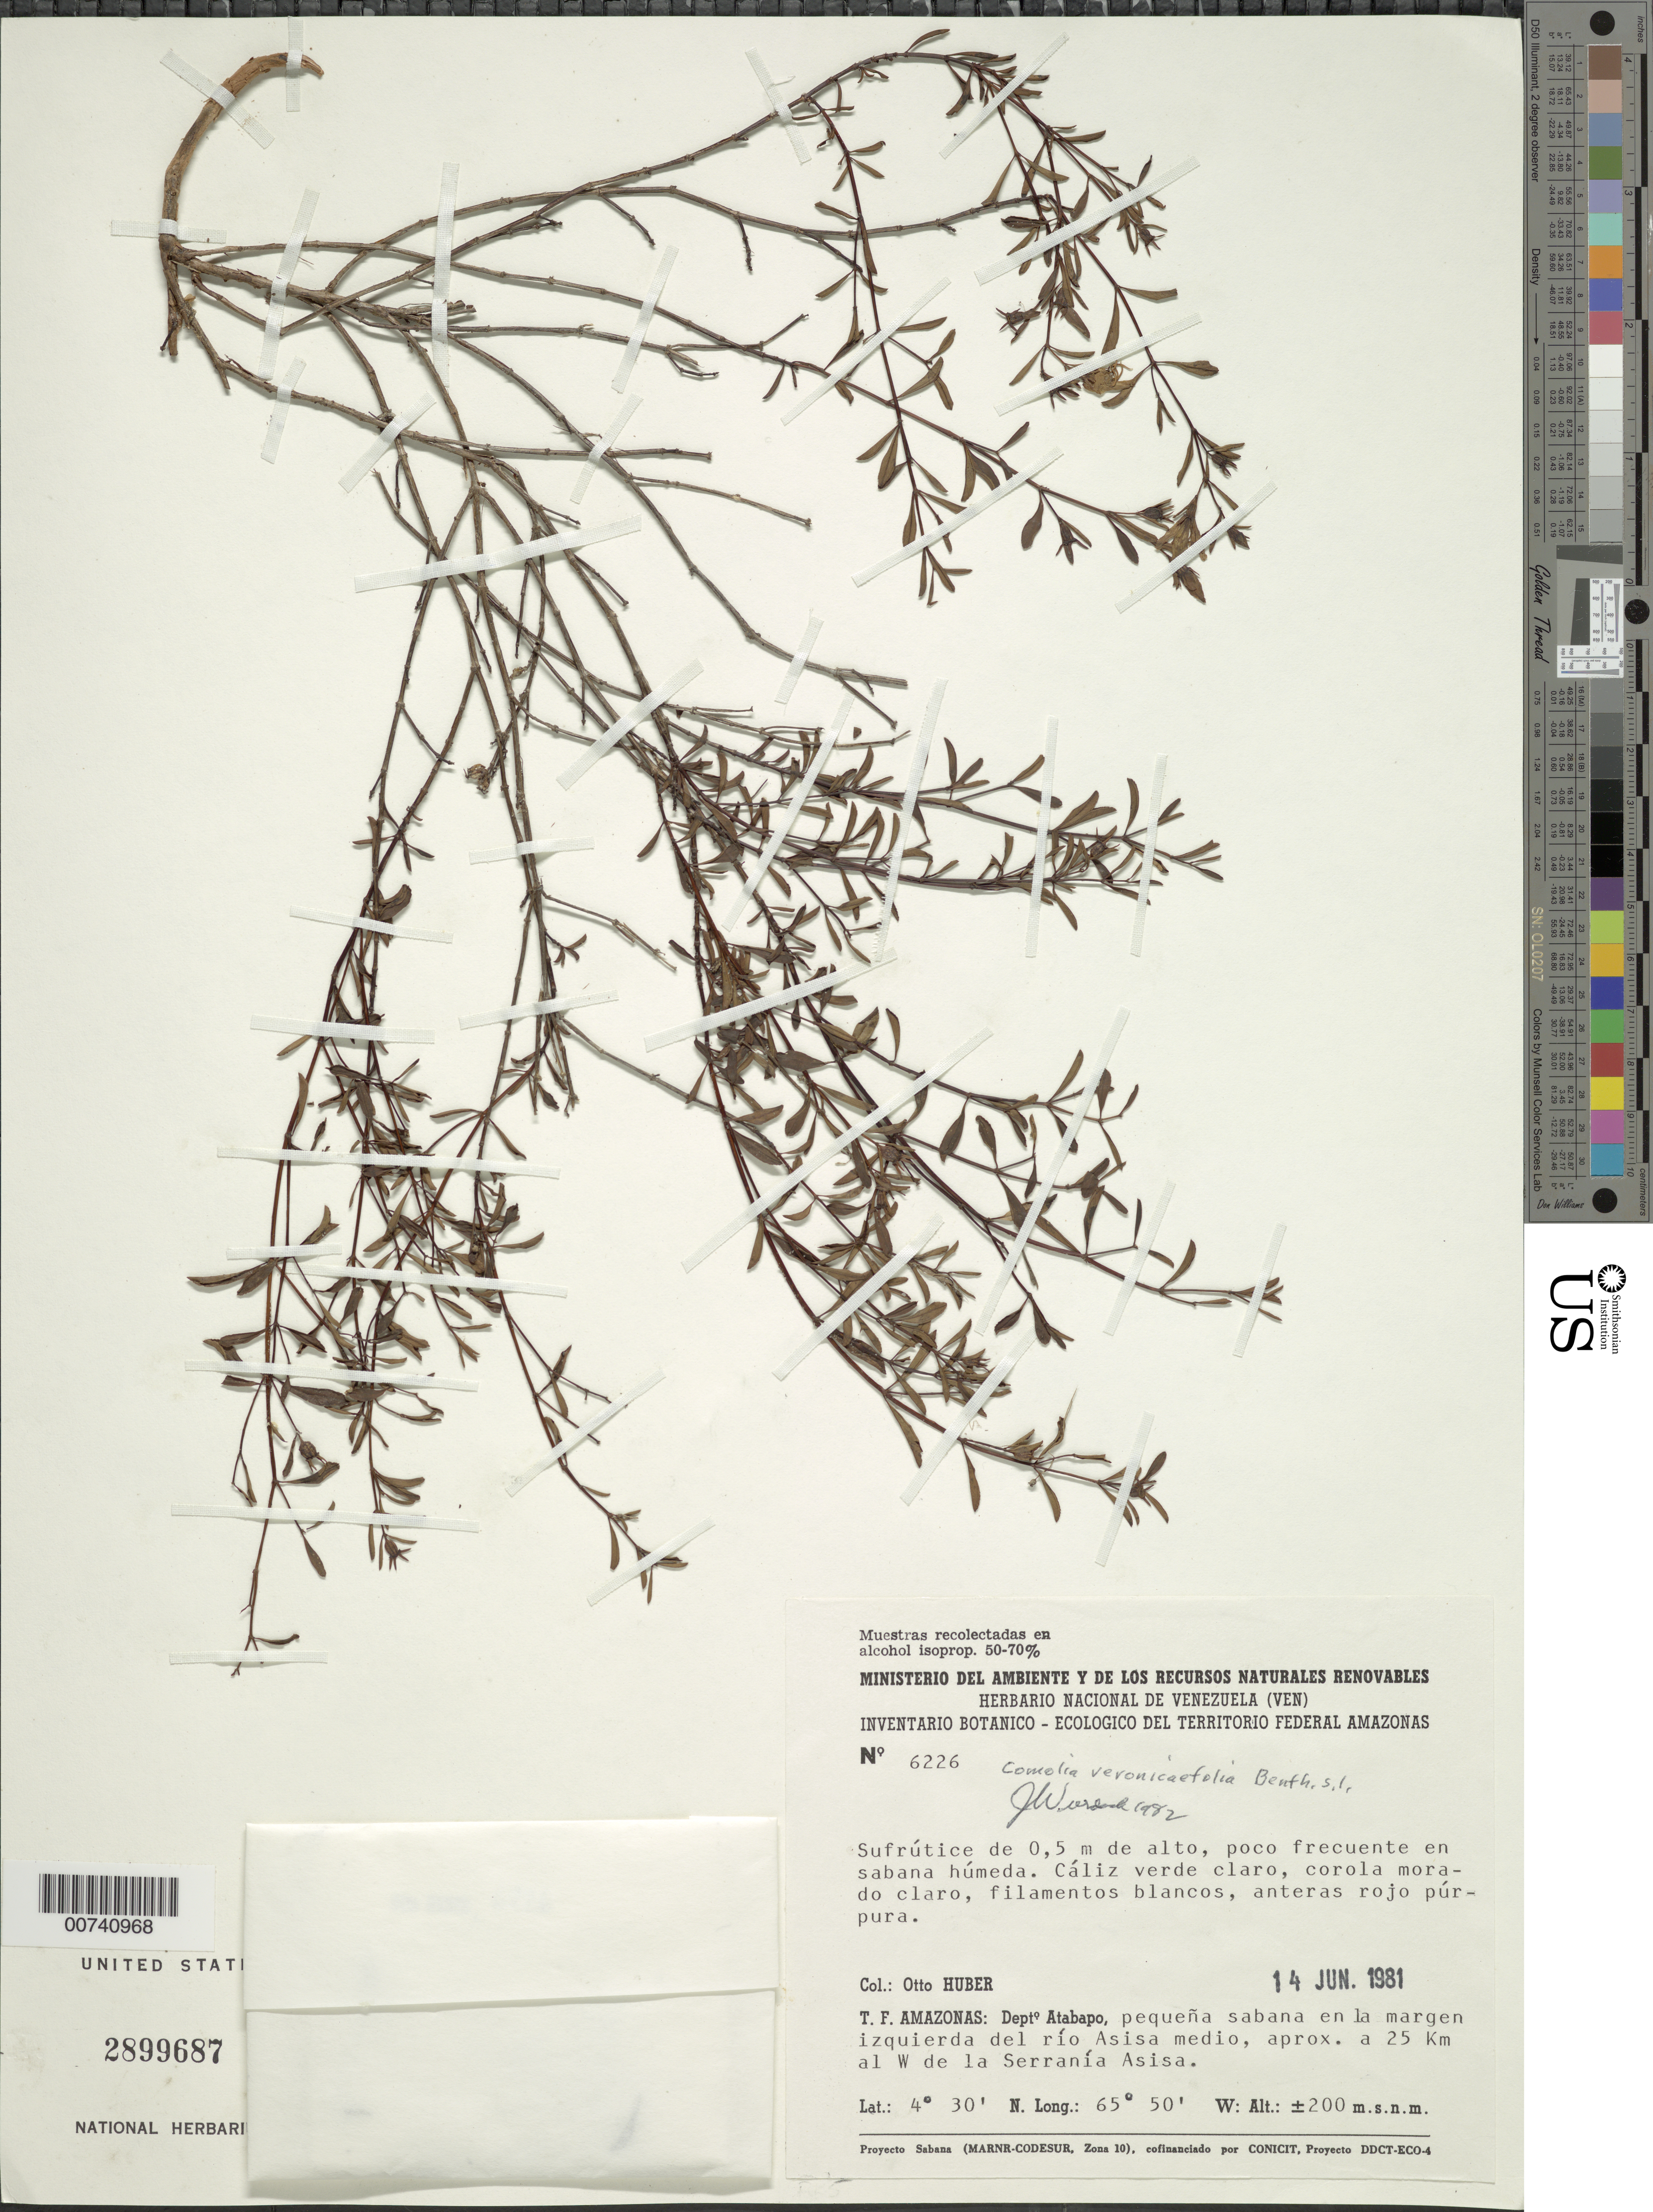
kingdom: Plantae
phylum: Tracheophyta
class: Magnoliopsida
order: Myrtales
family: Melastomataceae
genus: Comolia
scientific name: Comolia leptophylla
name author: (Bonpl.) Naudin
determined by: Nunes da Silva, Diego, (RB), Jardim Botanico do Rio de Janeiro - Herbario (BRAZIL)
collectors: O. Huber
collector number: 6226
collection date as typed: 14-Jun-81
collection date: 1981-06-14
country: Venezuela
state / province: Amazonas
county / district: Atabapo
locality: Río Asisa, 25 km W de la Serrania Asisa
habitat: Pequena sabana en la margen izquierda del rio; sabana húmeda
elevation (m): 200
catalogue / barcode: US 2899687